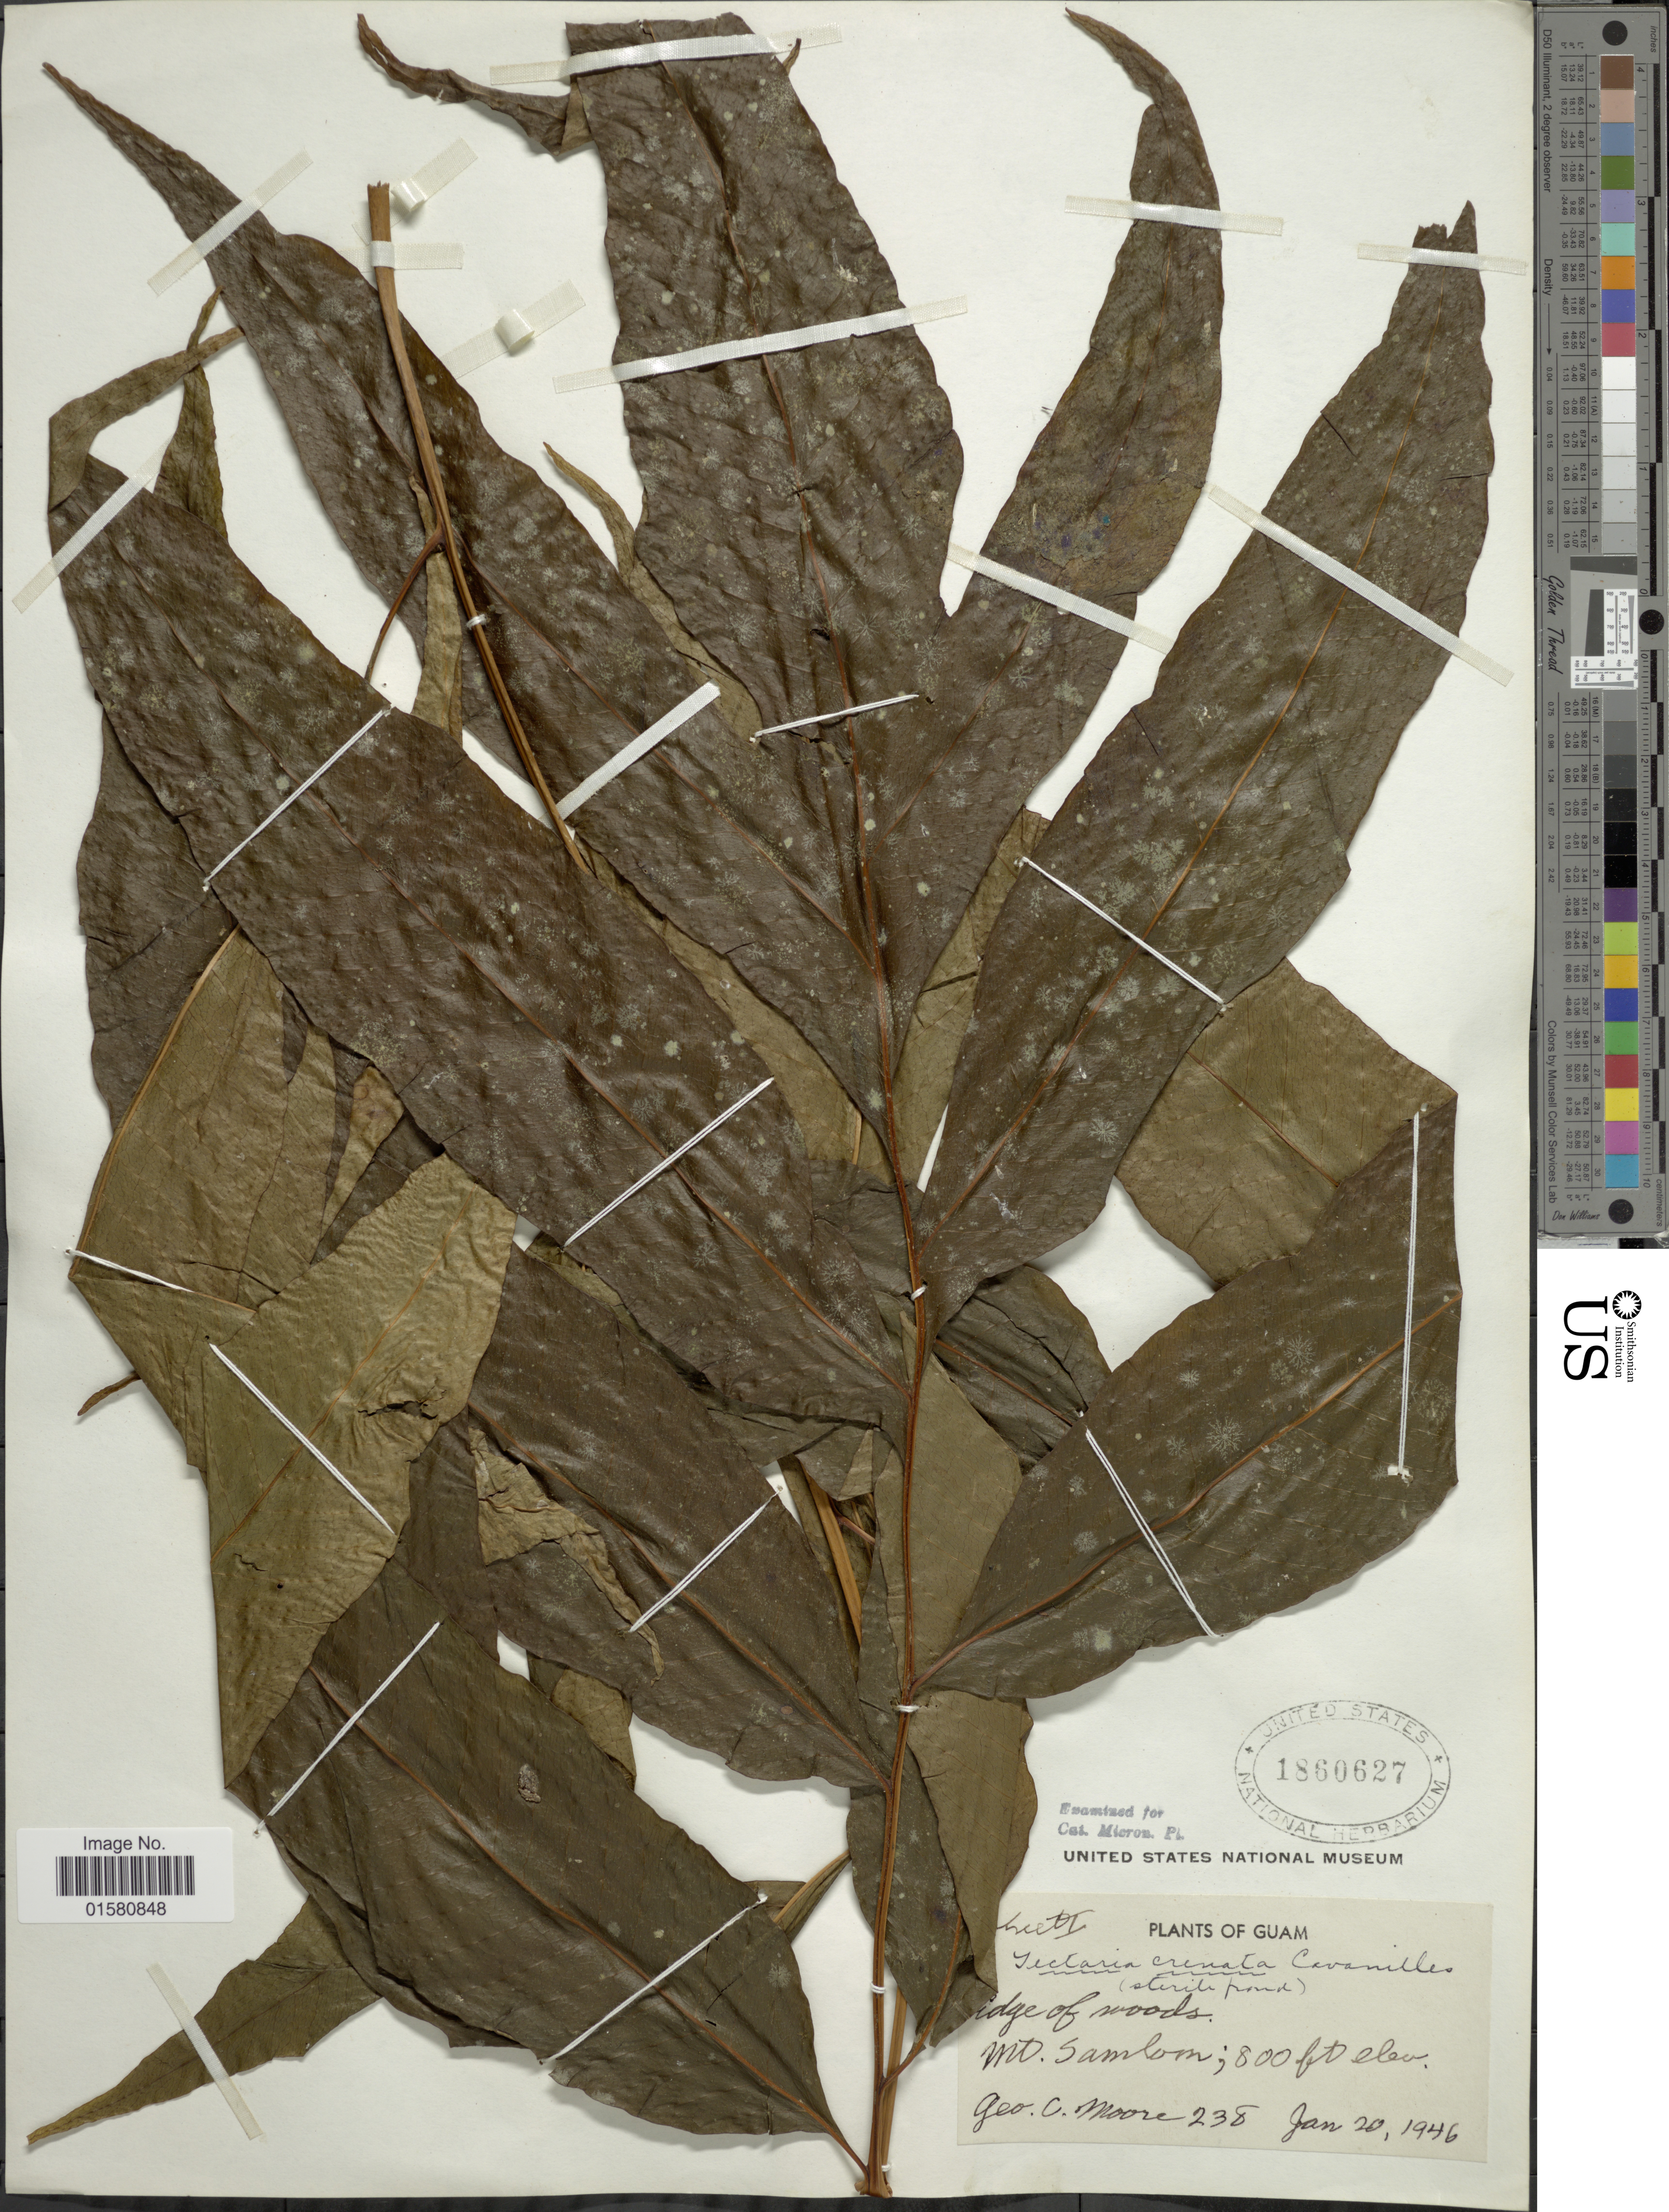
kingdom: Plantae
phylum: Tracheophyta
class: Polypodiopsida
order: Polypodiales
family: Tectariaceae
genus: Tectaria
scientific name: Tectaria crenata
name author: Cav.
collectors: G. C. Moore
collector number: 238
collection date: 1946-01-20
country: Guam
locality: Edge of woods, Mt. Samlom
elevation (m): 244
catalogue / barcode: US 1860627